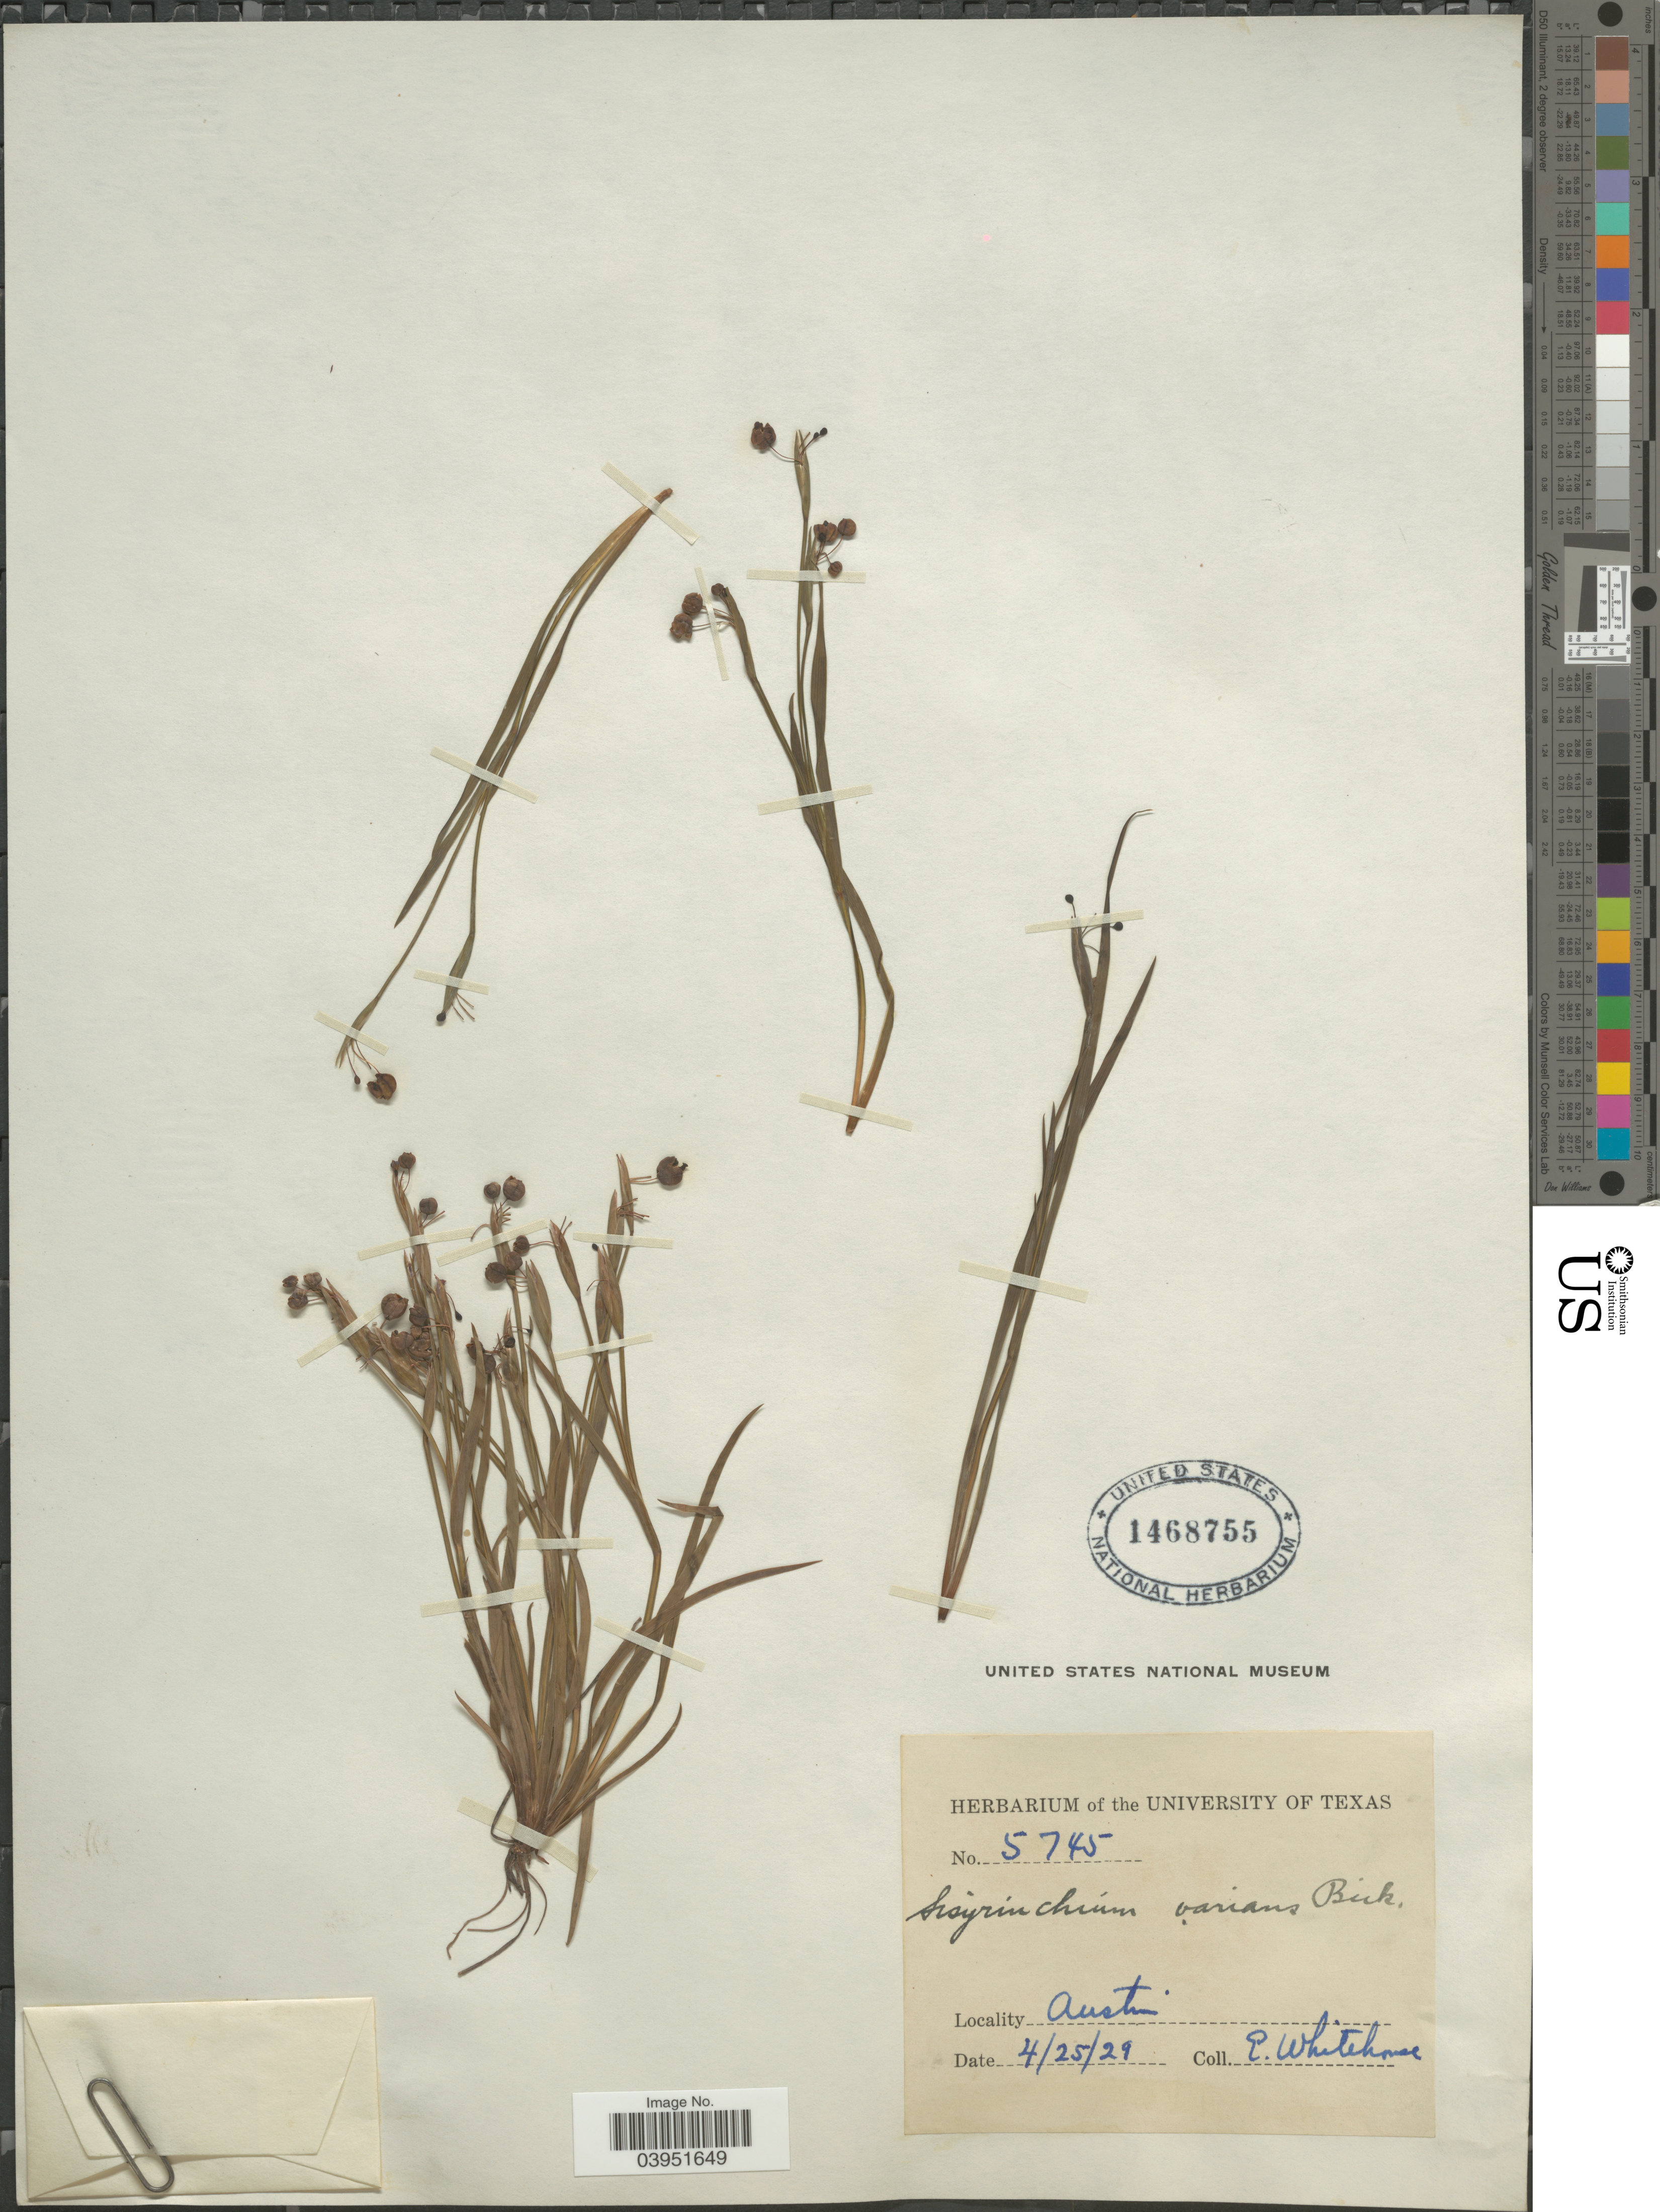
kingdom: Plantae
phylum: Tracheophyta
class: Liliopsida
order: Asparagales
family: Iridaceae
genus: Sisyrinchium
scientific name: Sisyrinchium varians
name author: E.P. Bicknell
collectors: E. Whitehouse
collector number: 5745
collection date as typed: Transcribed d/m/y: 25/4/29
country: United States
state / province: Texas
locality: Austin.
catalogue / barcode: US 1468755